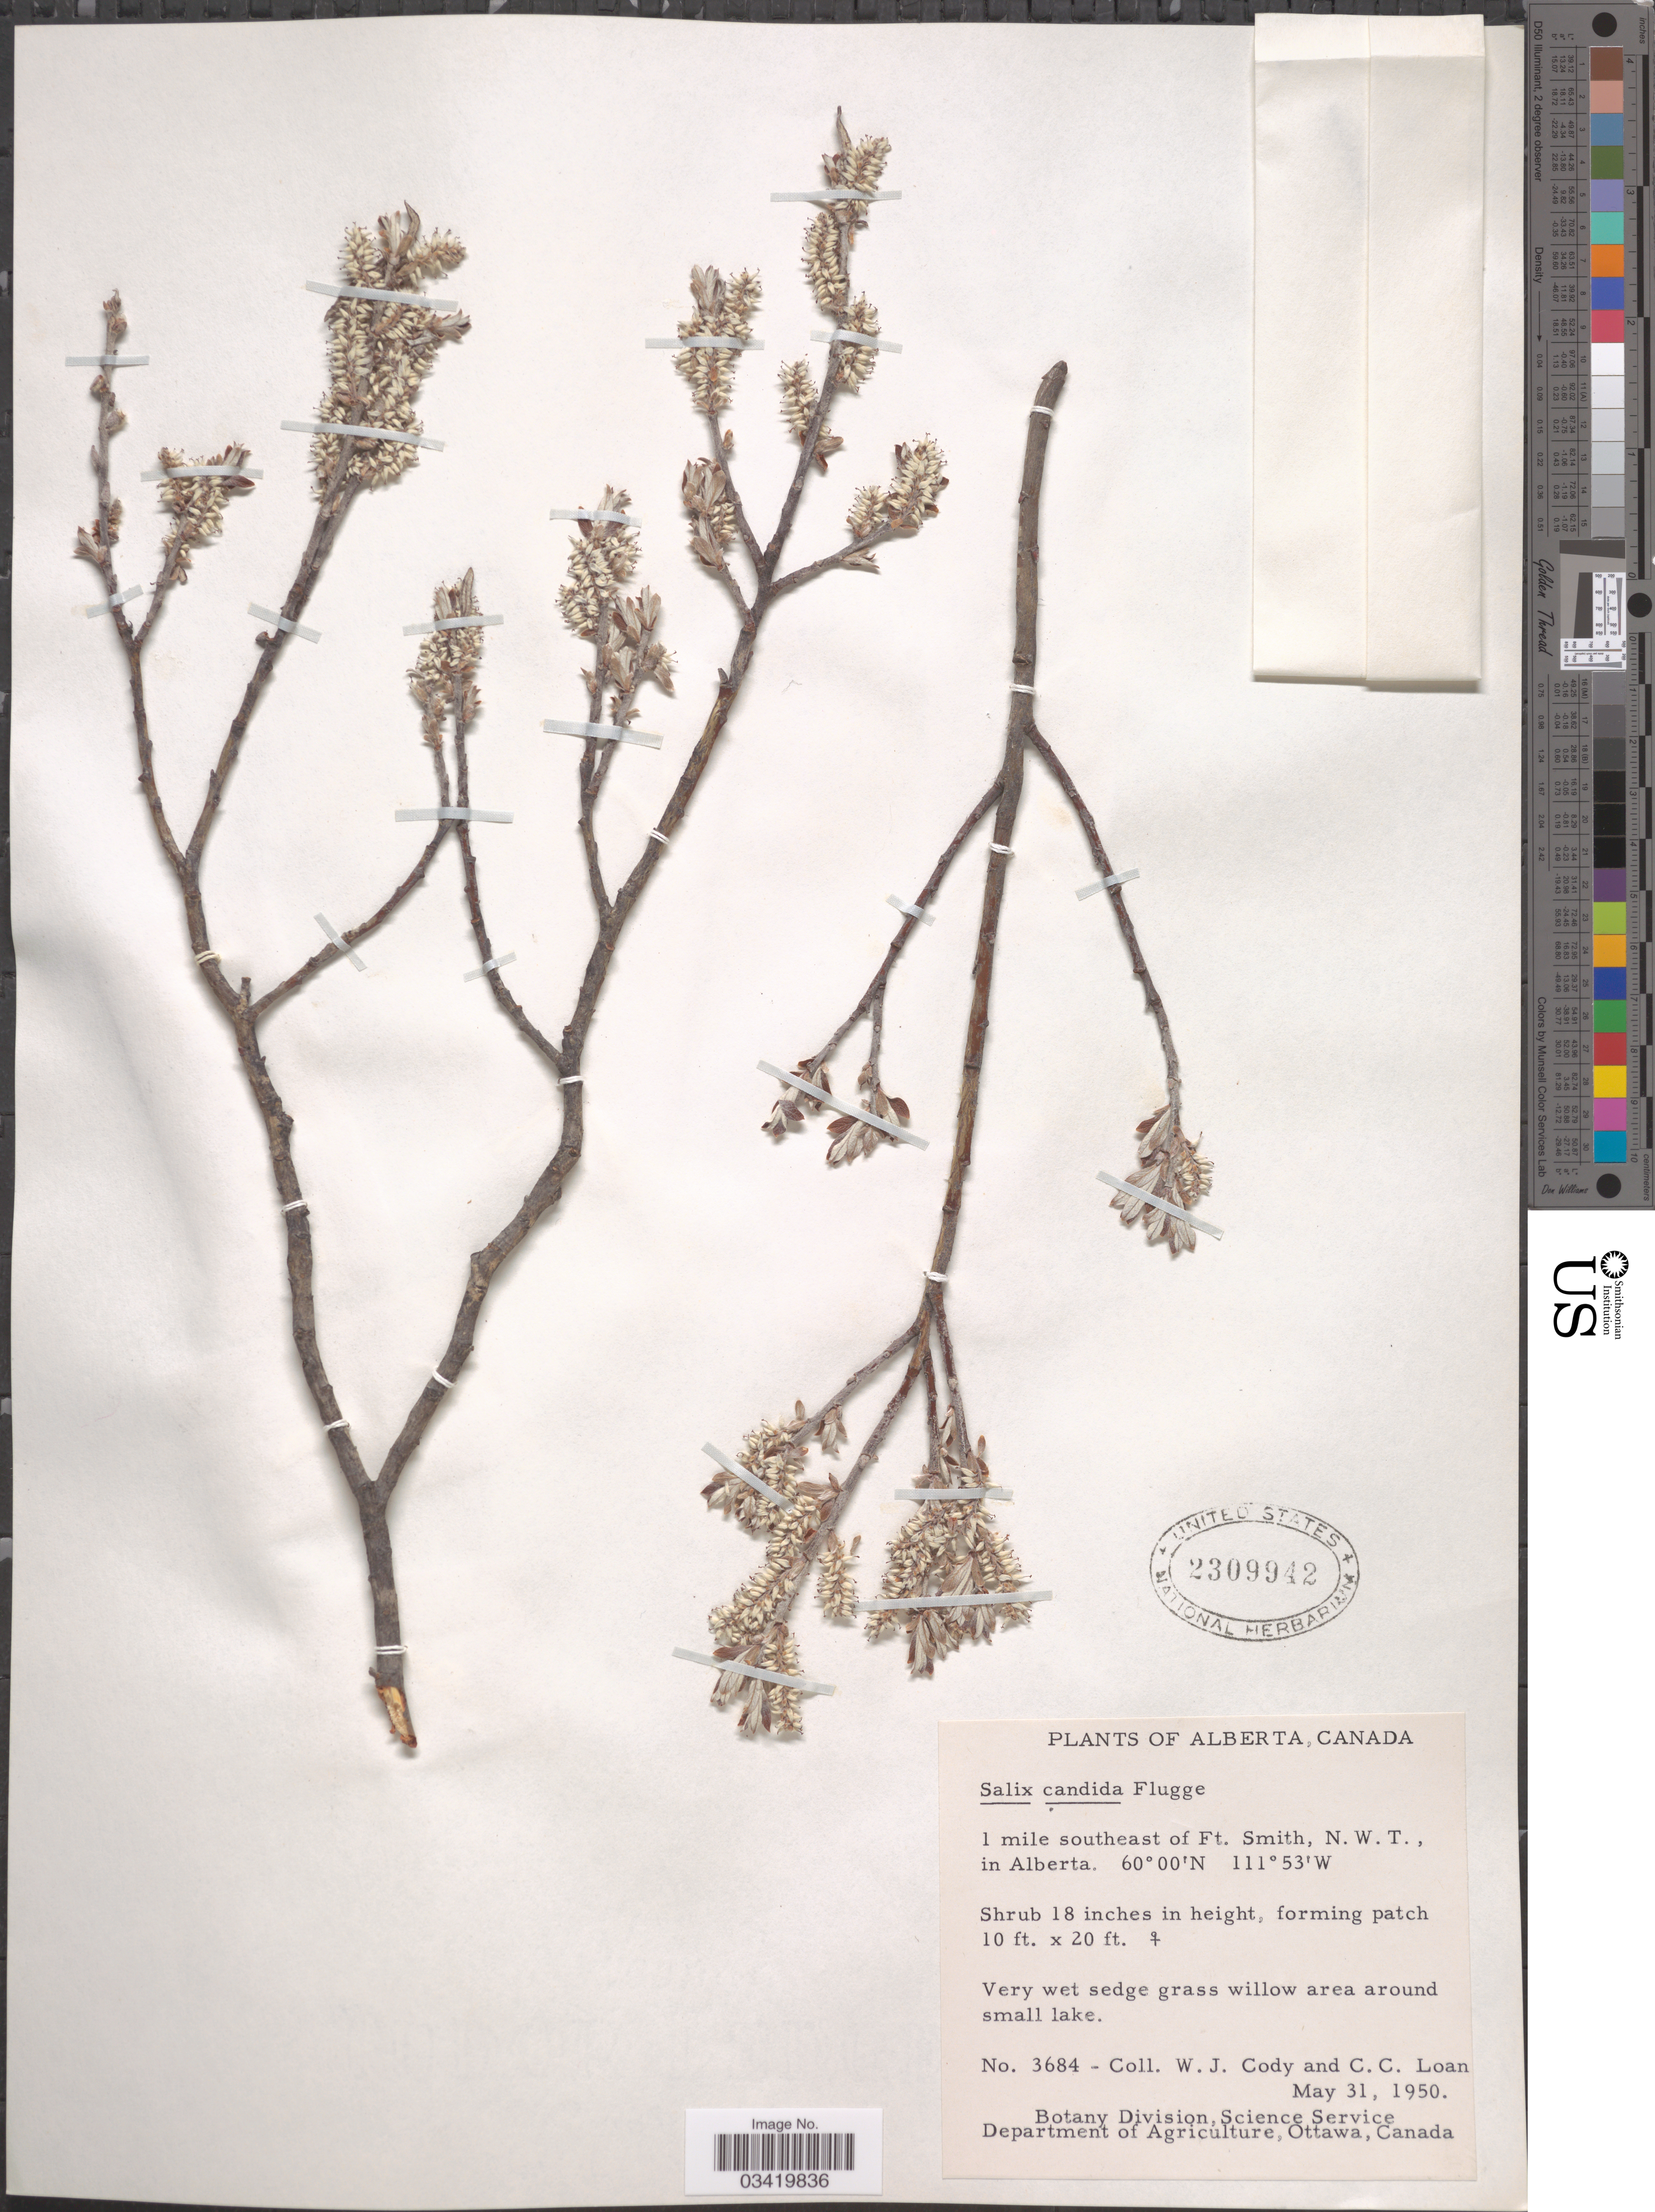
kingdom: Plantae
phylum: Tracheophyta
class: Magnoliopsida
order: Malpighiales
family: Salicaceae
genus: Salix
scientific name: Salix candida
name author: Flüggé ex Willd.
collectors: W. Cody & C. Loan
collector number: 3684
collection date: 1950-05-31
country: Canada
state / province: Alberta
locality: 1 mile southeast of Ft. Smith, N.W.T., in Alberta.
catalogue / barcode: US 2309942